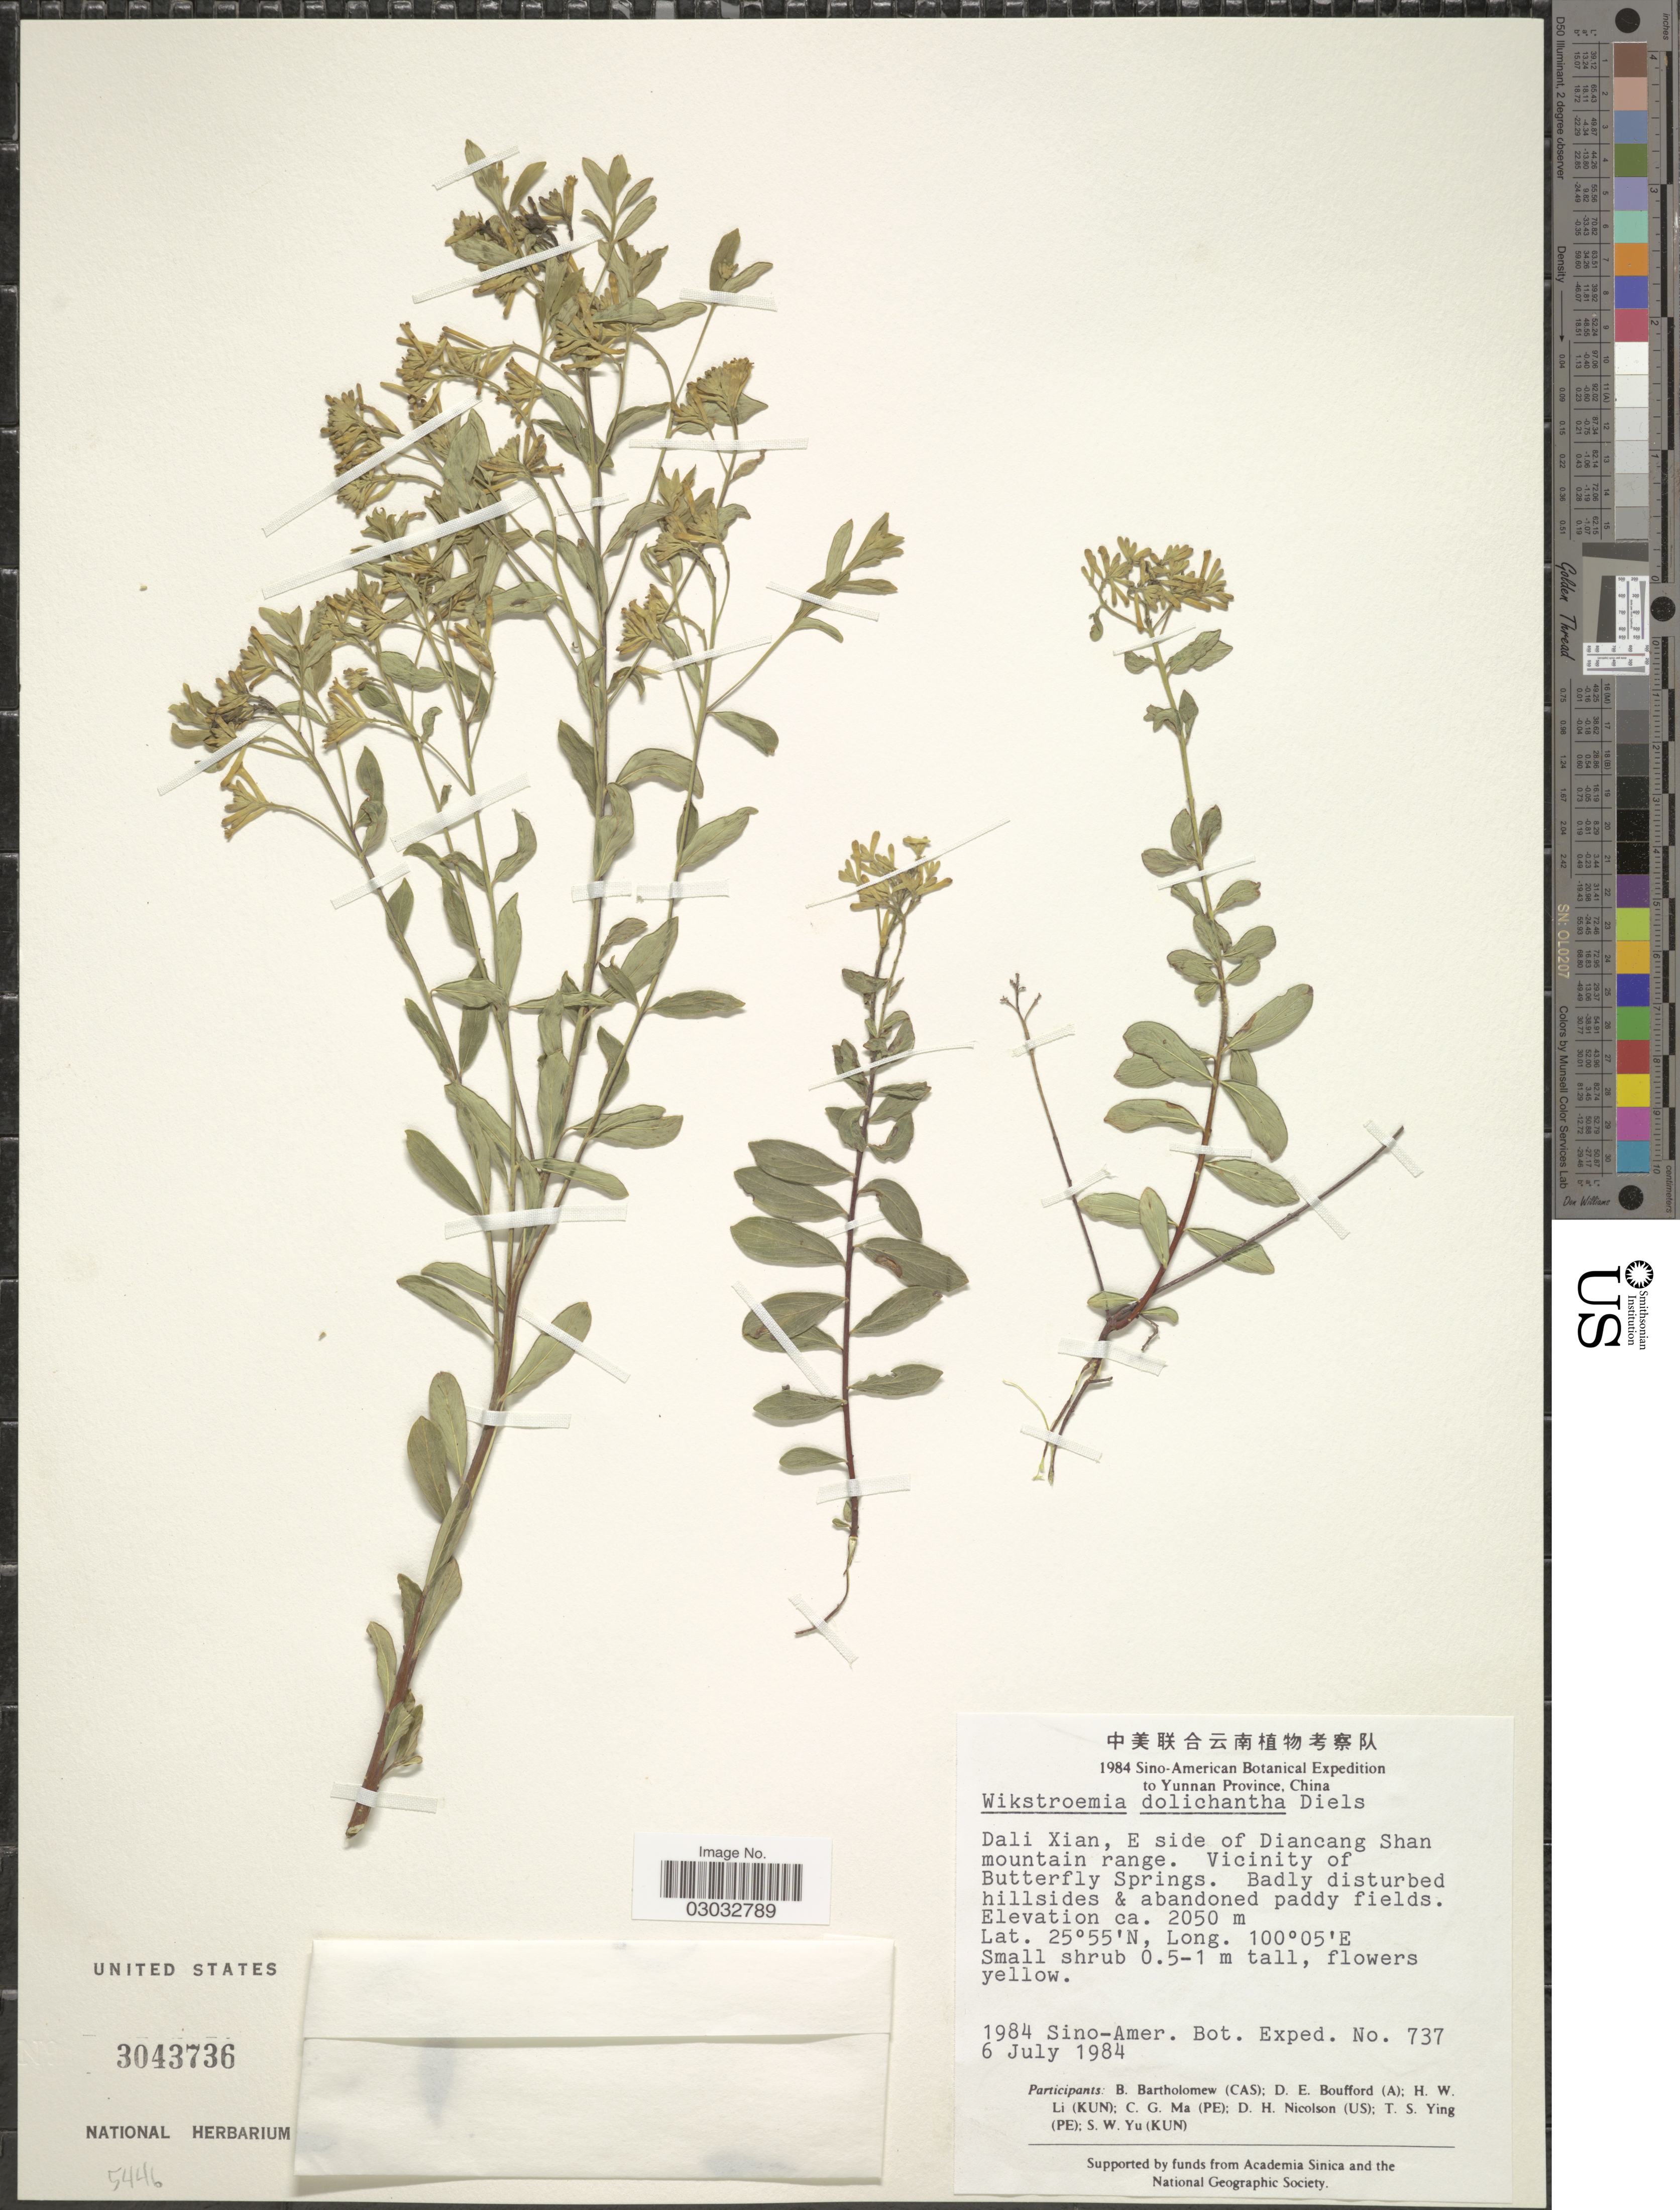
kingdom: Plantae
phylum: Tracheophyta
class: Magnoliopsida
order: Malvales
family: Thymelaeaceae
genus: Wikstroemia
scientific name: Wikstroemia dolichantha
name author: Diels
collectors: Sino-Amer. Bot. Exped. 1984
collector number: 737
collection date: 1984-07-06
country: China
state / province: Yunnan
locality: Dali Xian, E side of Diancang Shan mountain range, Vicinity of Butterfly Springs.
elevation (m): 2050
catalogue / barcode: US 3043736